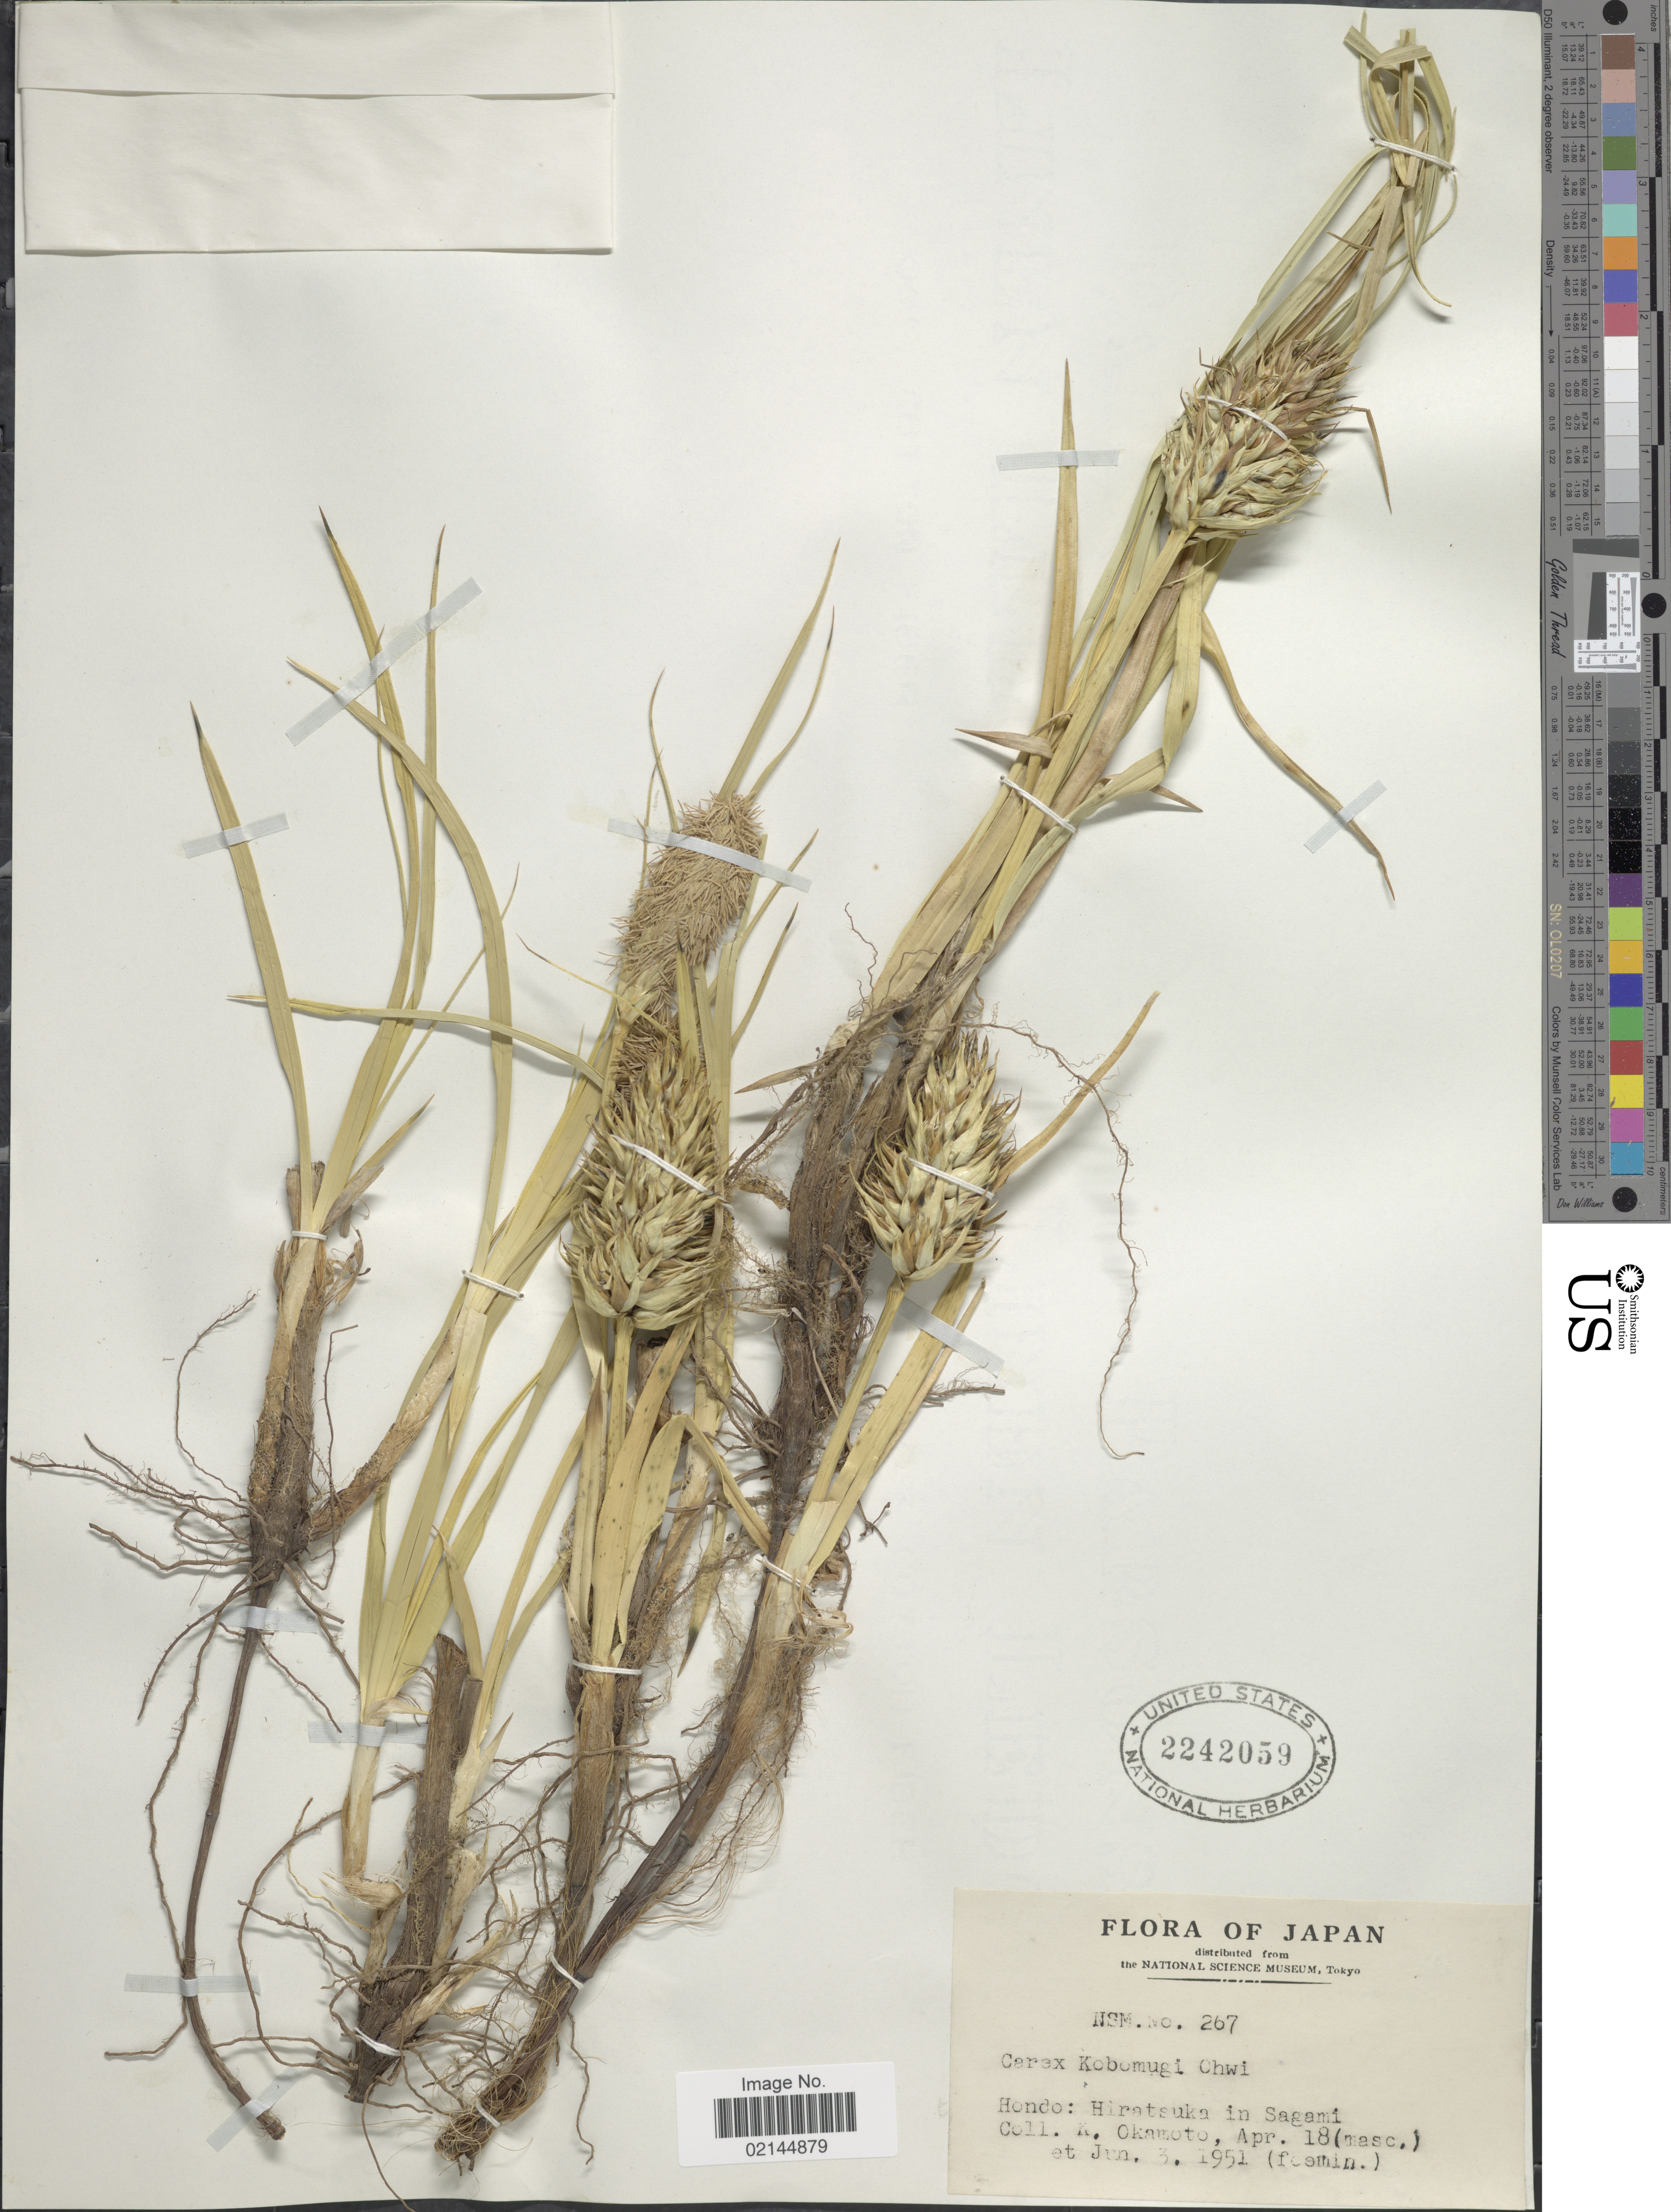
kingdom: Plantae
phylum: Tracheophyta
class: Liliopsida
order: Poales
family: Cyperaceae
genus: Carex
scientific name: Carex kobomugi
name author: Ohwi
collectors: K. Okamoto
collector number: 267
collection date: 1951-04-18/1951-06-03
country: Japan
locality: Hondo: Hiratsuka in Sagami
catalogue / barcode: US 2242059